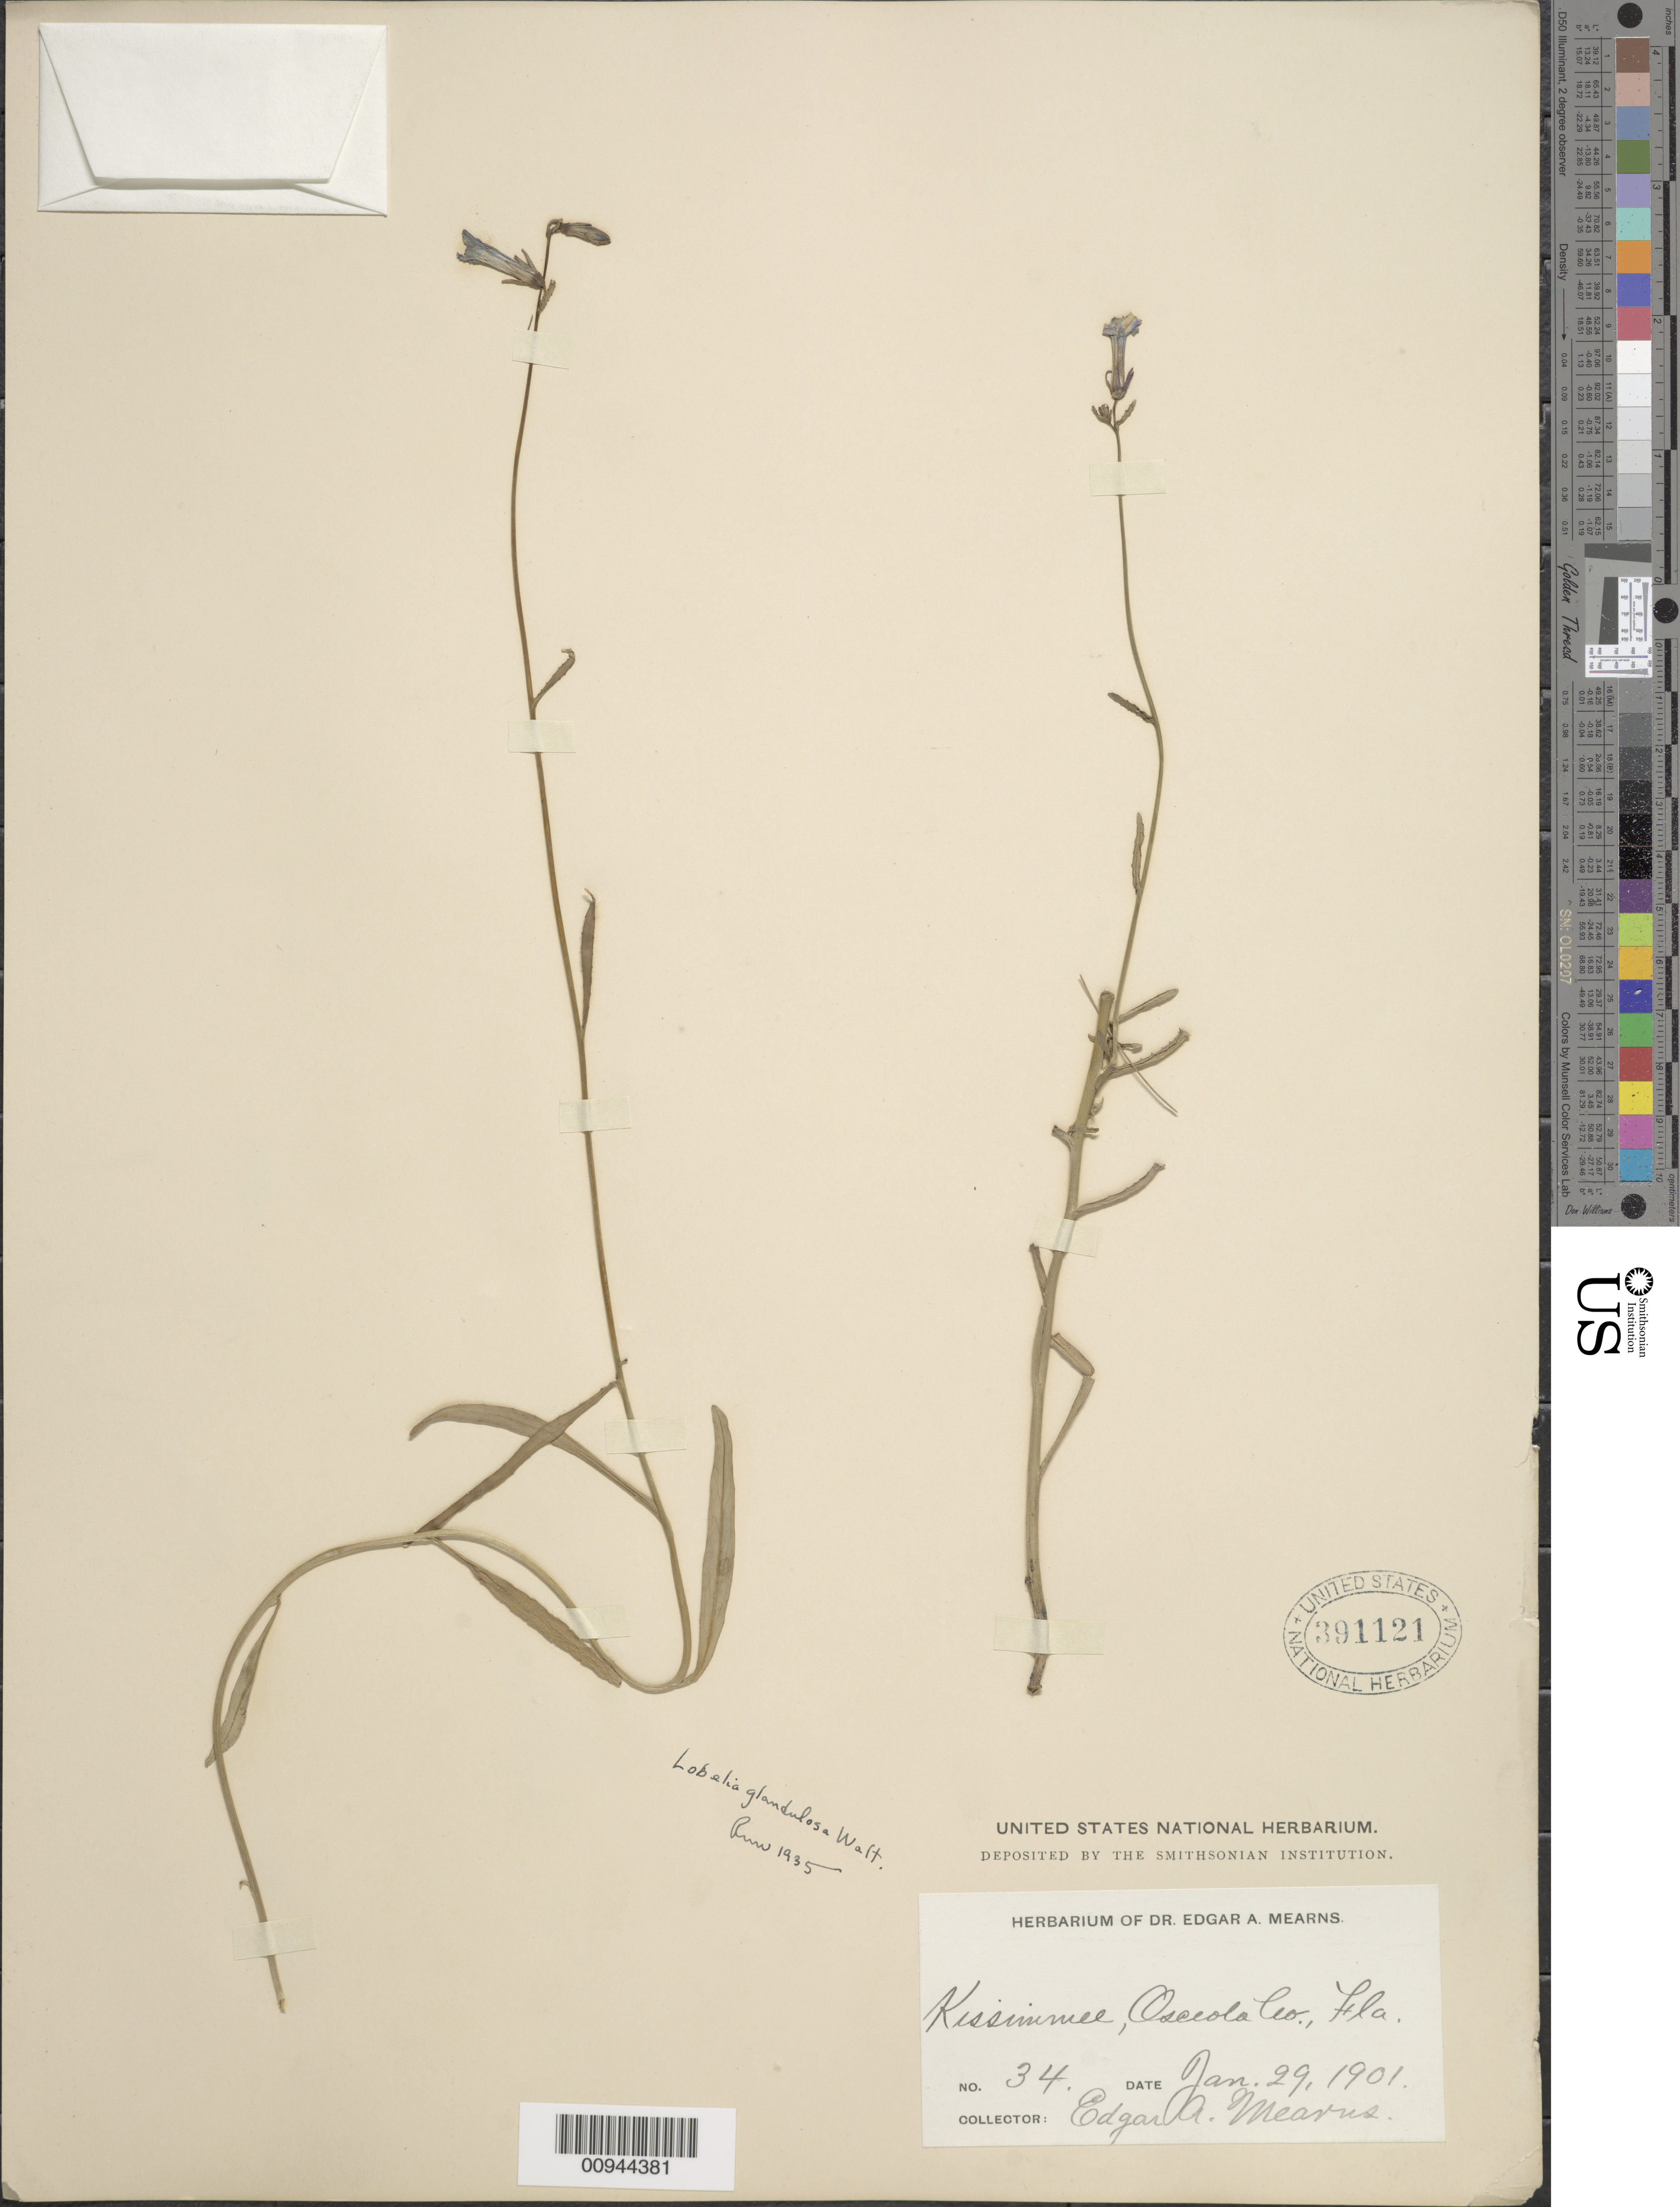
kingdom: Plantae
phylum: Tracheophyta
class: Magnoliopsida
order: Asterales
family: Campanulaceae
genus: Lobelia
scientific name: Lobelia glandulosa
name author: Walter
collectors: E. A. Mearns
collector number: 34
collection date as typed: Jan. 29, 1901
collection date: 1901-01-29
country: United States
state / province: Florida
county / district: Osceola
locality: Kissimmee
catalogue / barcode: US 391121